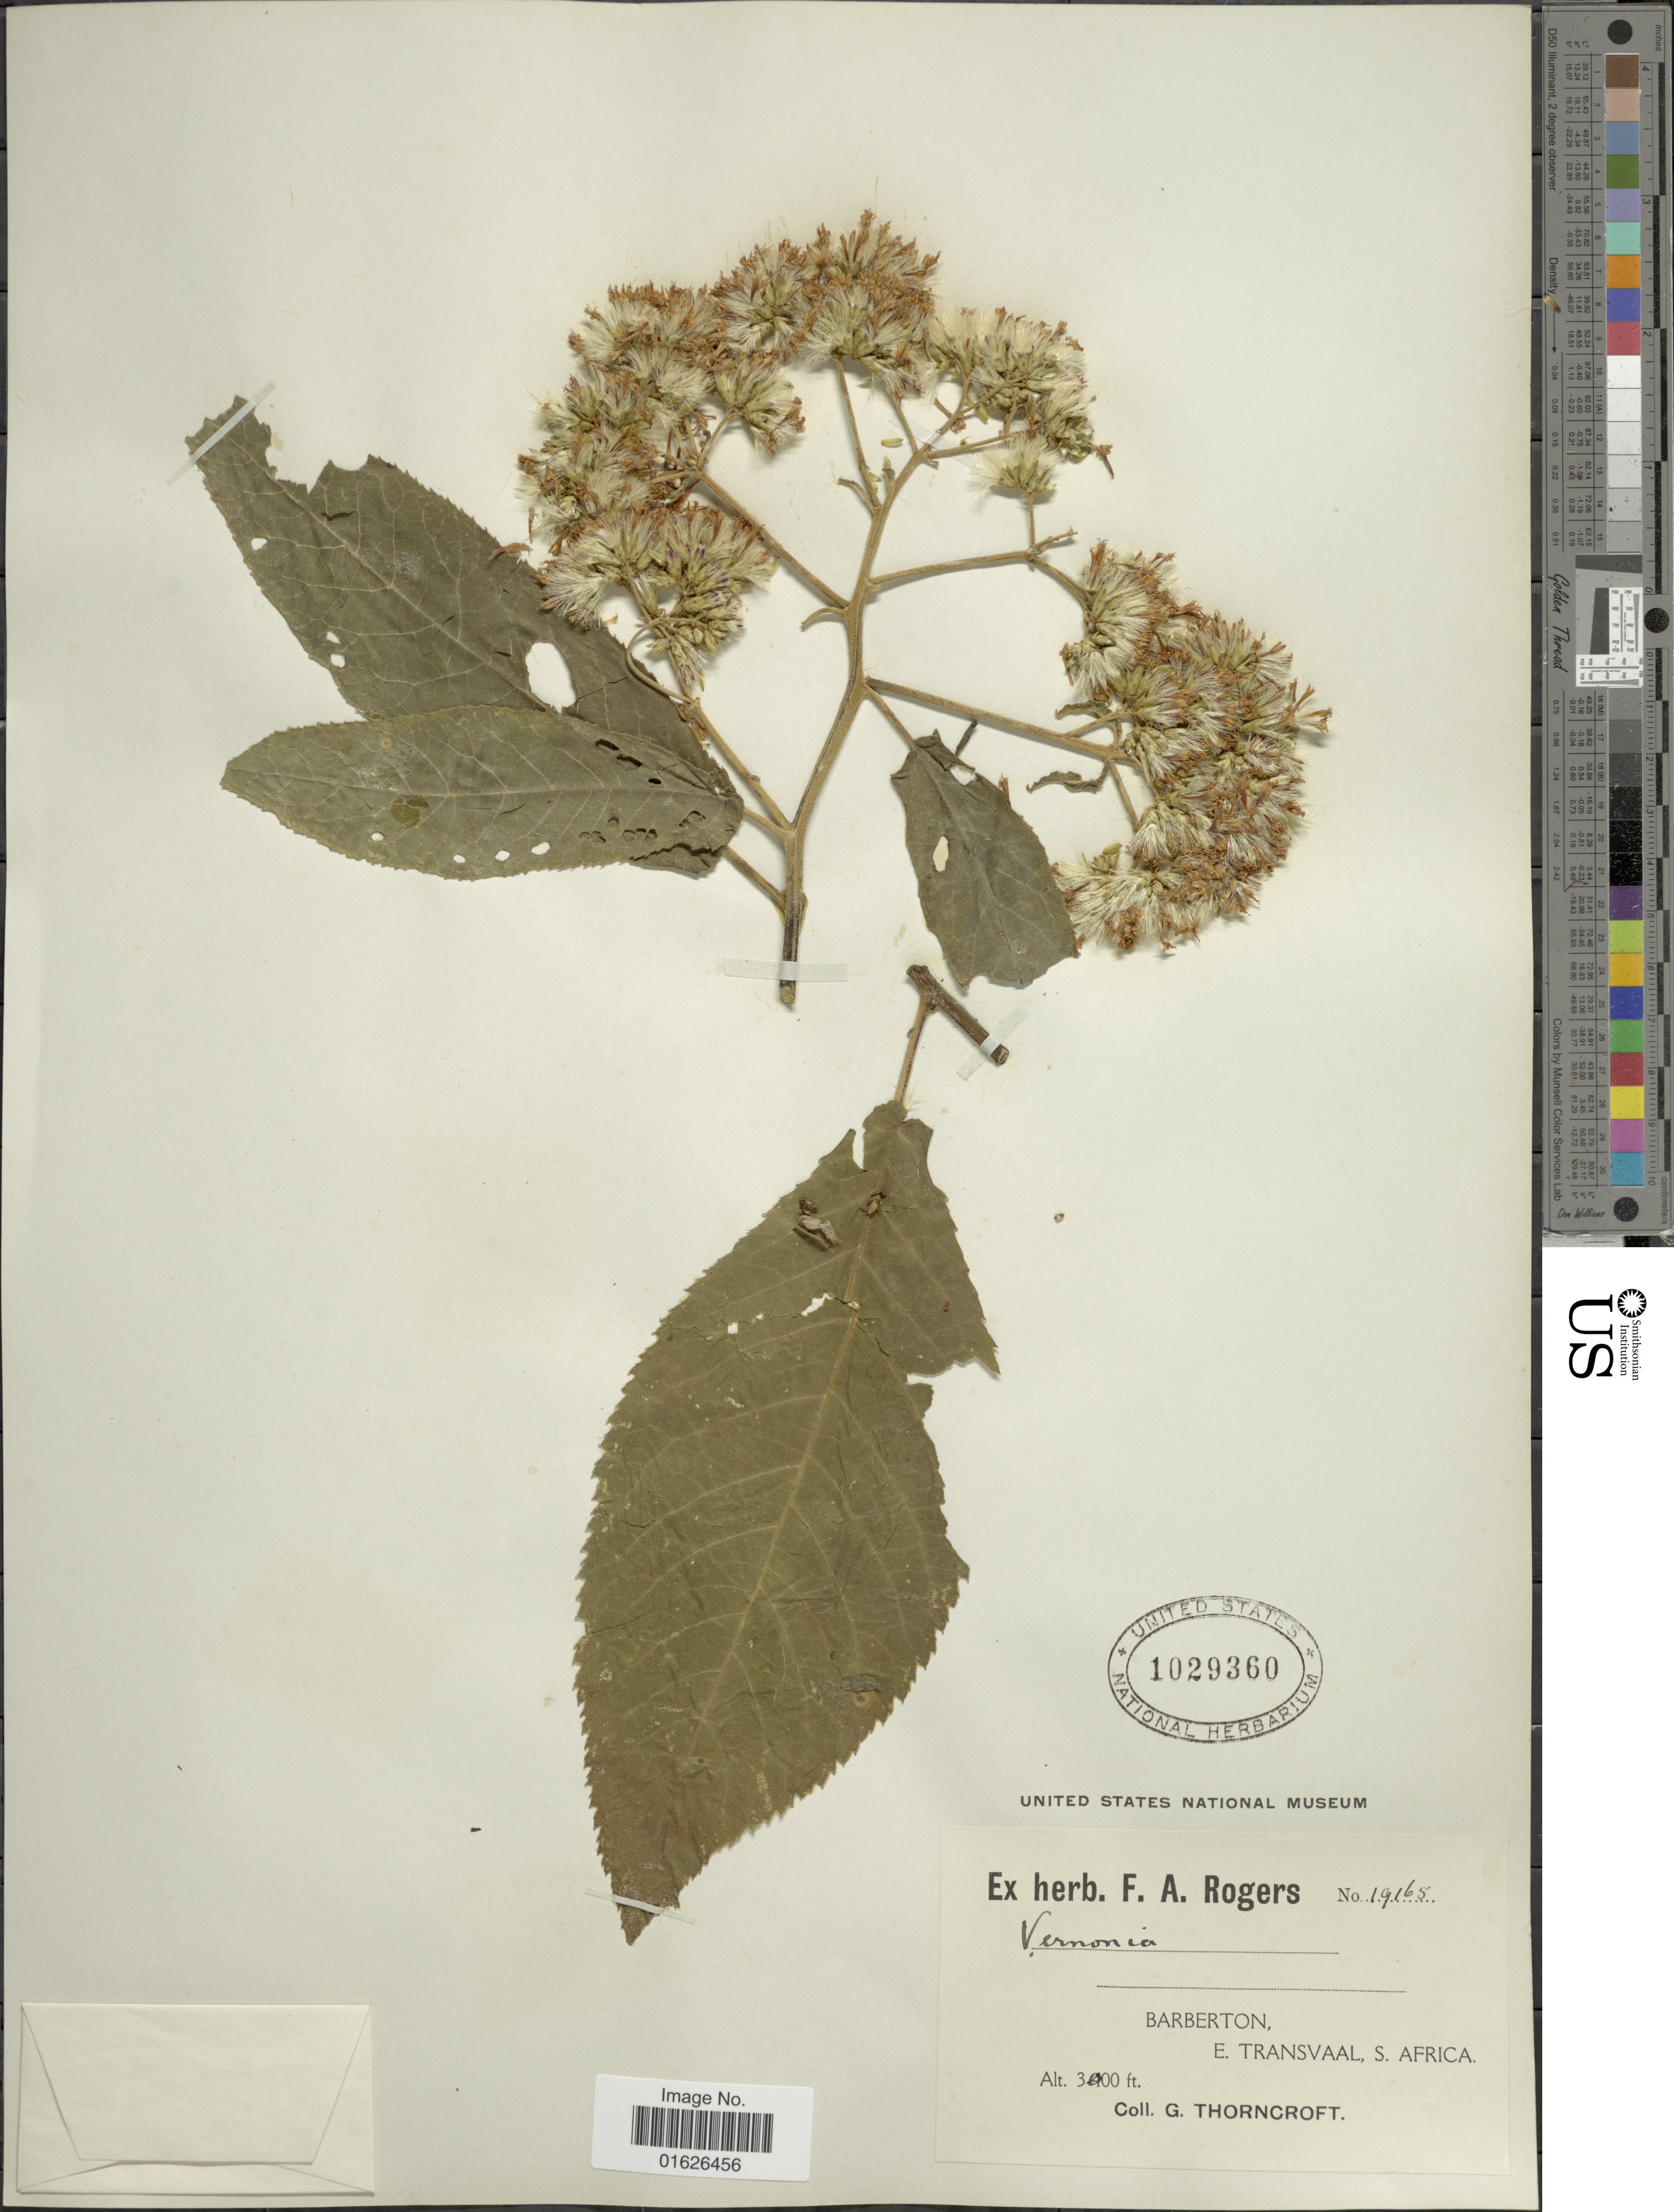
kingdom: Plantae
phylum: Tracheophyta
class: Magnoliopsida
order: Asterales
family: Asteraceae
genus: Gymnanthemum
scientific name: Gymnanthemum myrianthum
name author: (Hook. f.) H. Rob.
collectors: G. Thorncroft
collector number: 19165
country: South Africa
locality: Barberton , E Transvaal S Africa.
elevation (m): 914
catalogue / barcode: US 1029360